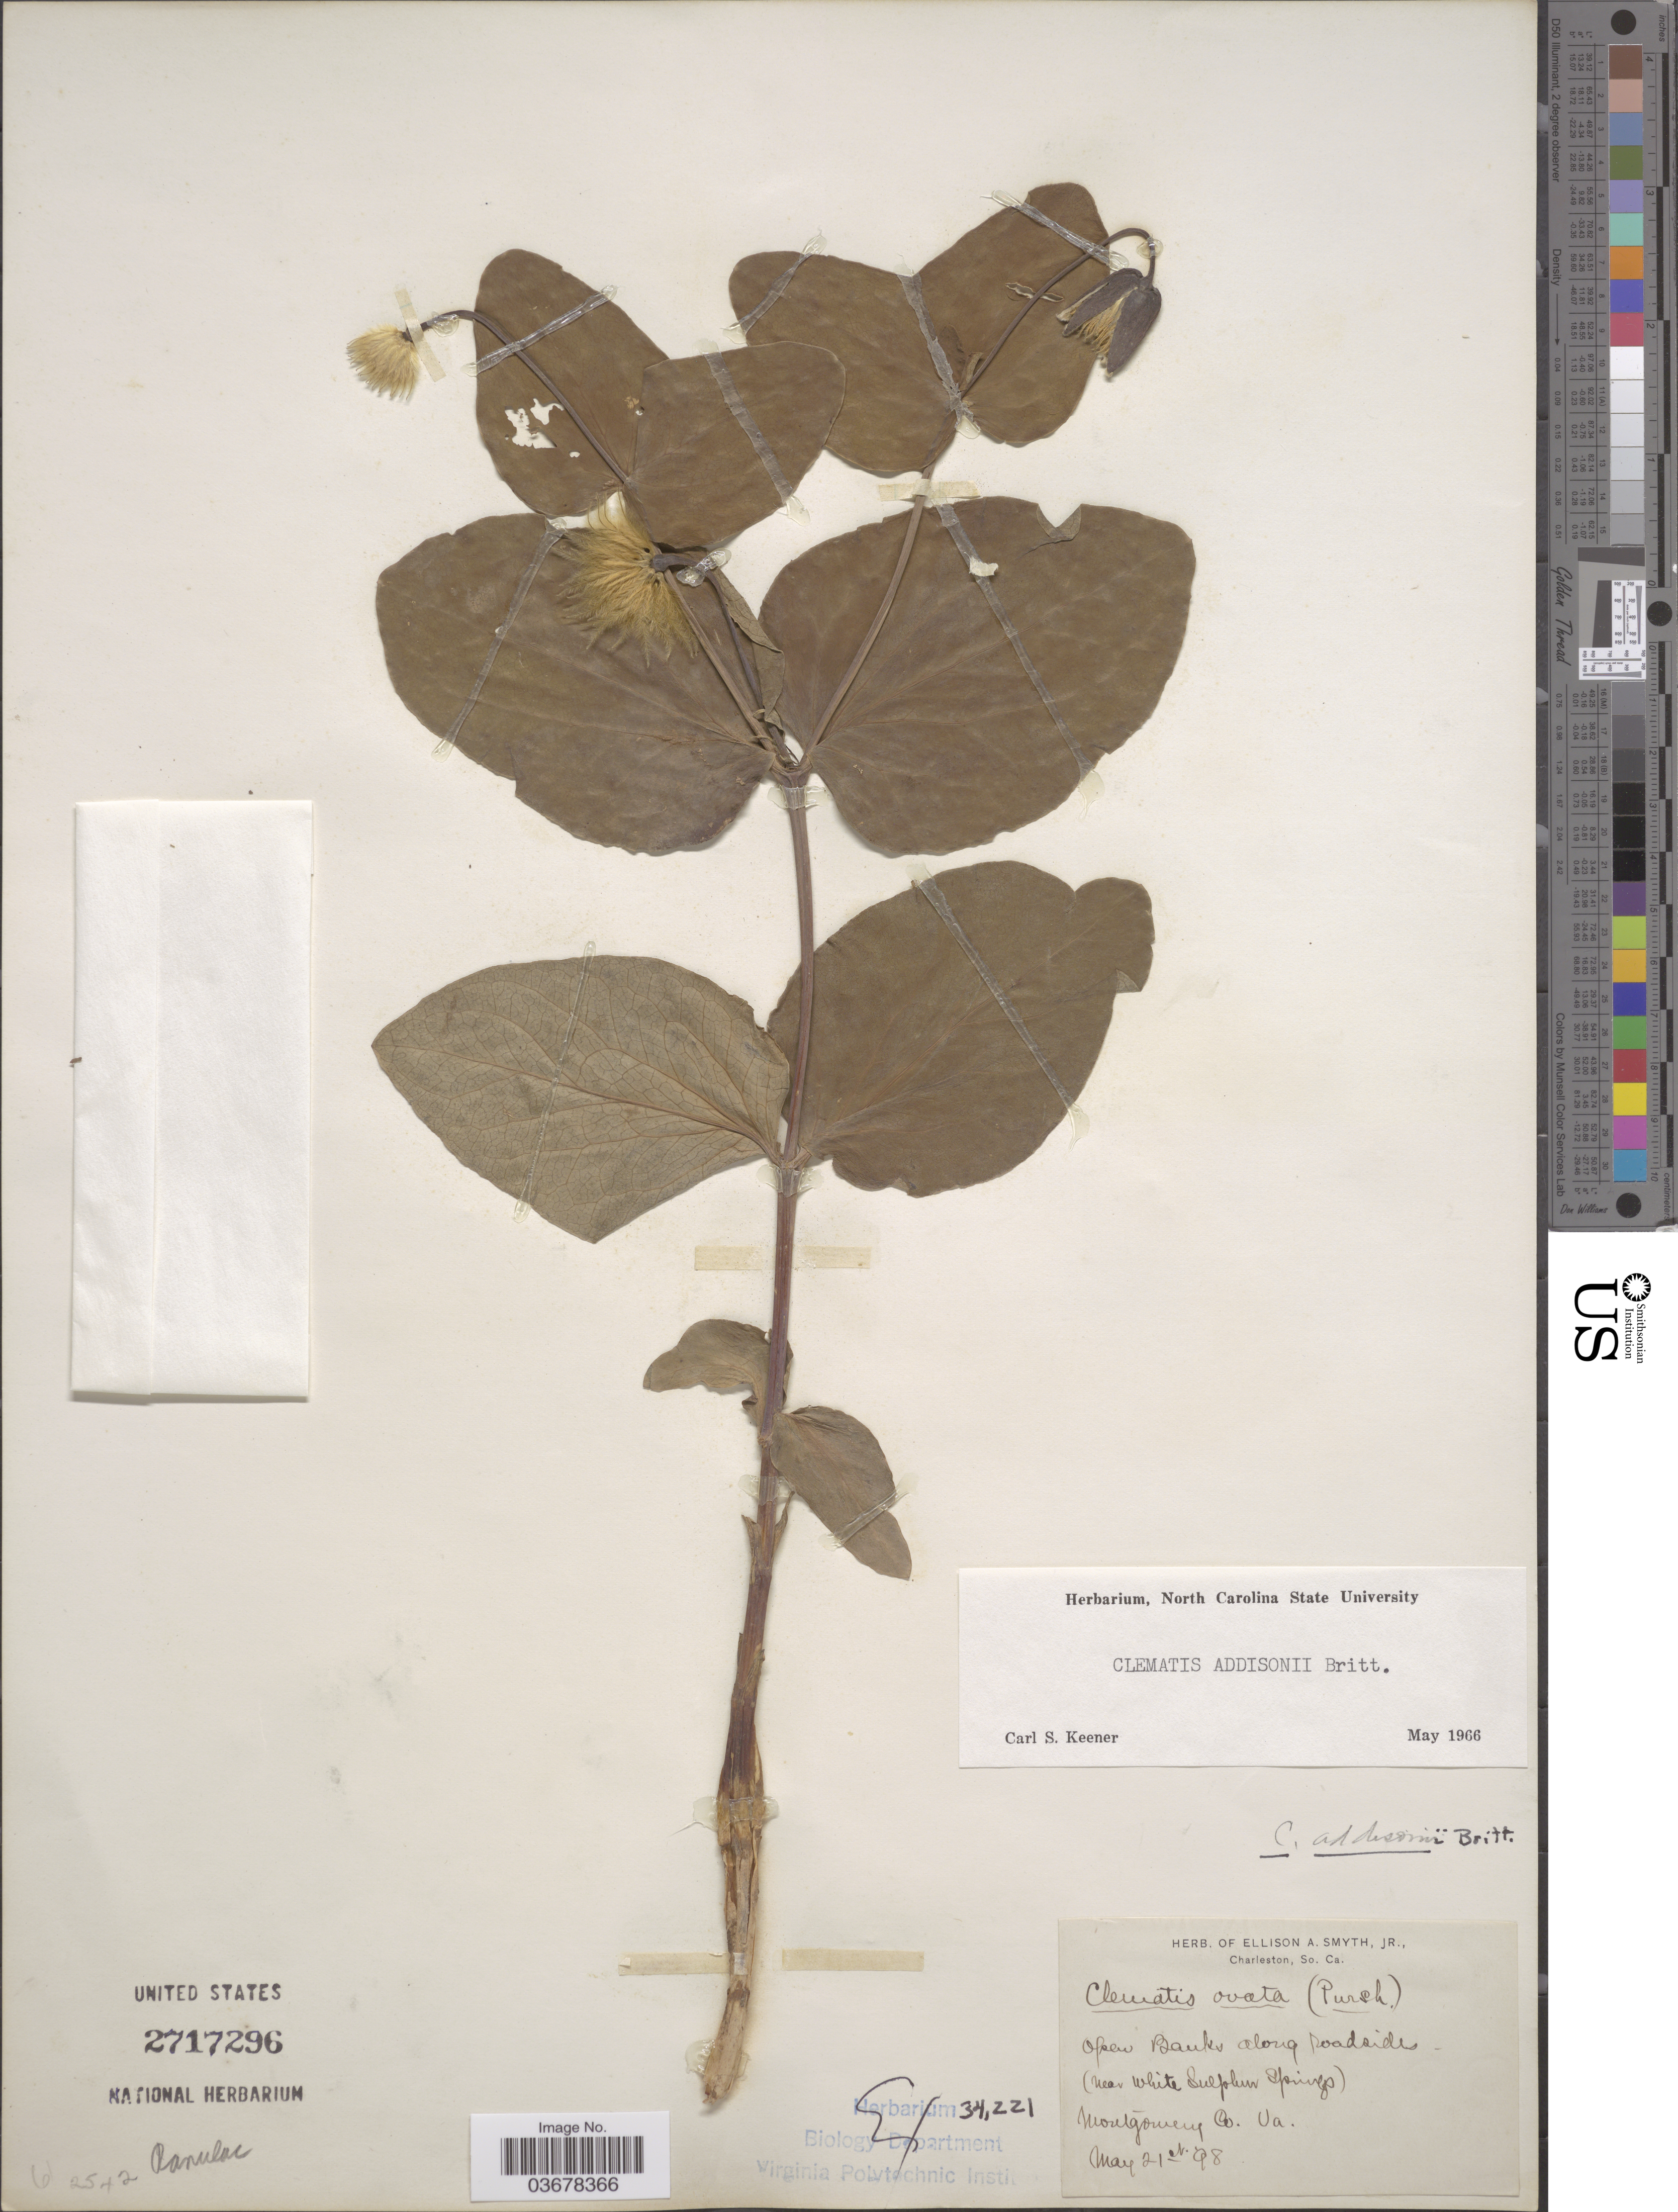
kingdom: Plantae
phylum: Tracheophyta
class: Magnoliopsida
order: Ranunculales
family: Ranunculaceae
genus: Clematis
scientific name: Clematis baldwinii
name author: Torr. & A. Gray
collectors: ex herb Ellison A. Smyth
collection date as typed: Transcribed d/m/y: 21/5/98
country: United States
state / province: Virginia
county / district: Montgomery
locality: Open Banks along Roadside (near white Sulphur Springs). Montgomery Co.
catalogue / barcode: US 2717296